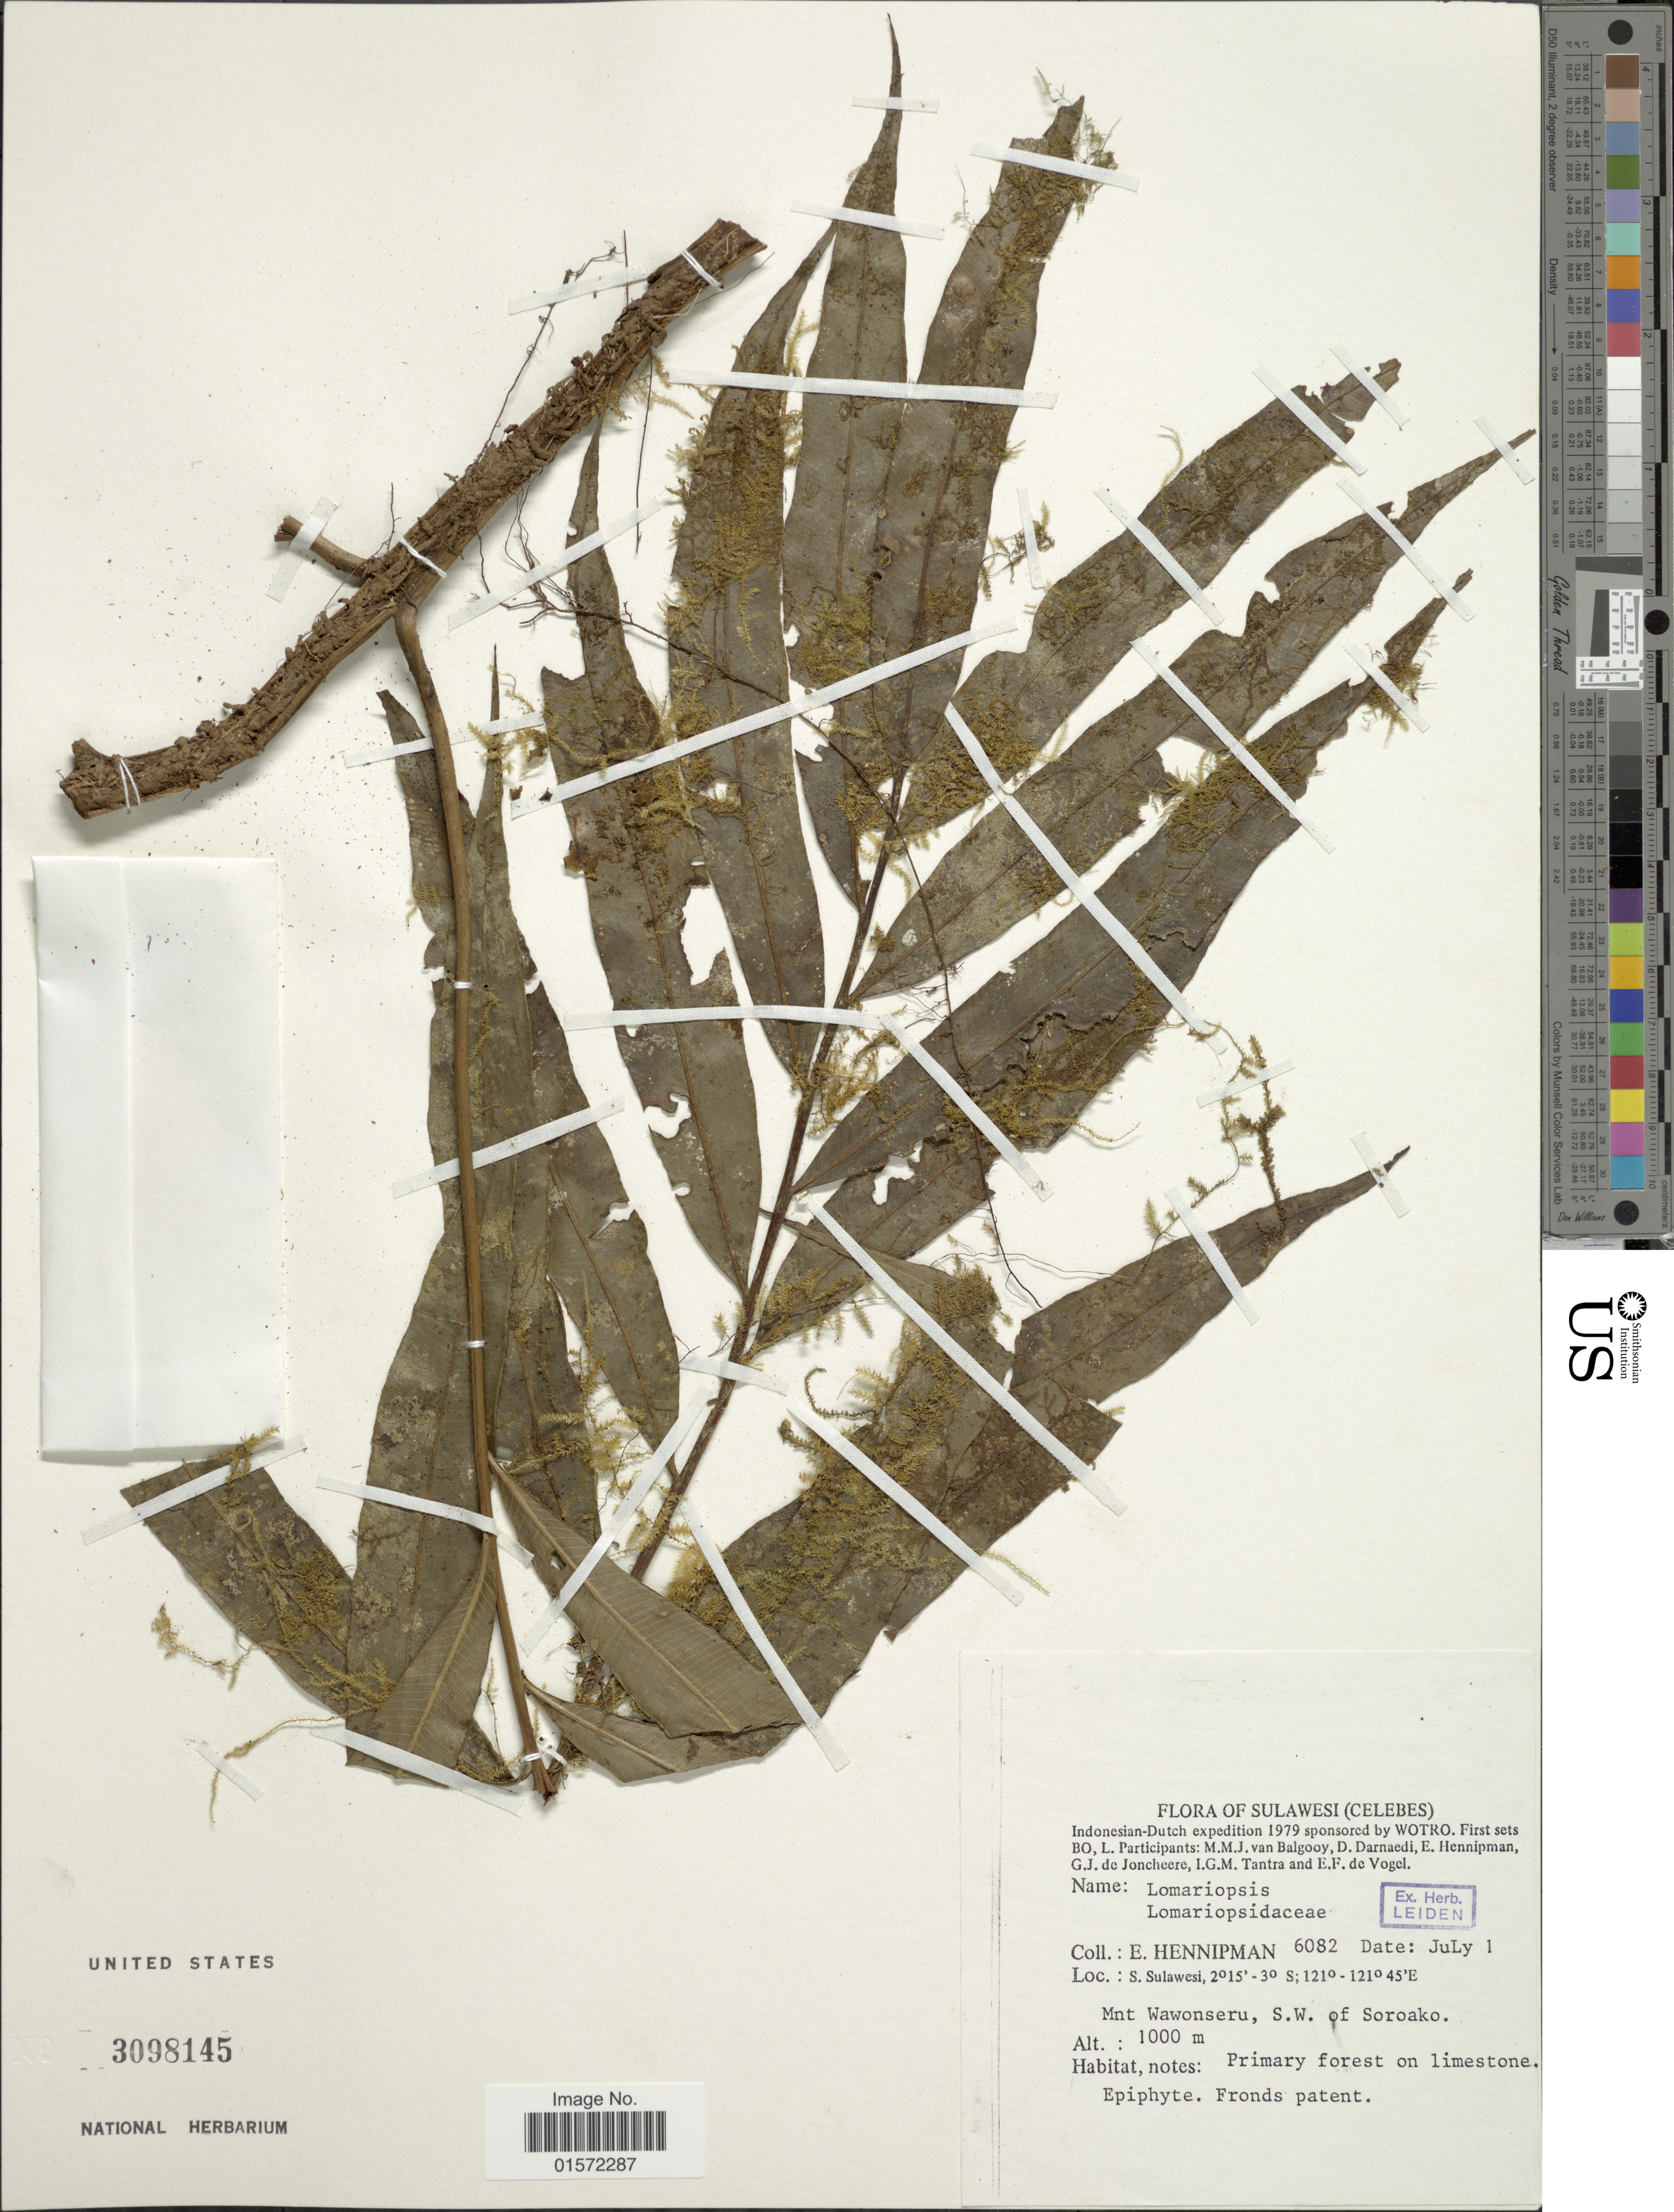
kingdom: Plantae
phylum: Tracheophyta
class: Polypodiopsida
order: Polypodiales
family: Lomariopsidaceae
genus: Lomariopsis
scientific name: Lomariopsis sp.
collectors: E. Hennipman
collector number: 6082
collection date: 1979-07-01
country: Indonesia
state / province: Sulawesi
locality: (Celebes), S. Sulawesi, Mnt Wawonseru, S. W. of Soroako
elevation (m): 1000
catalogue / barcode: US 3098145